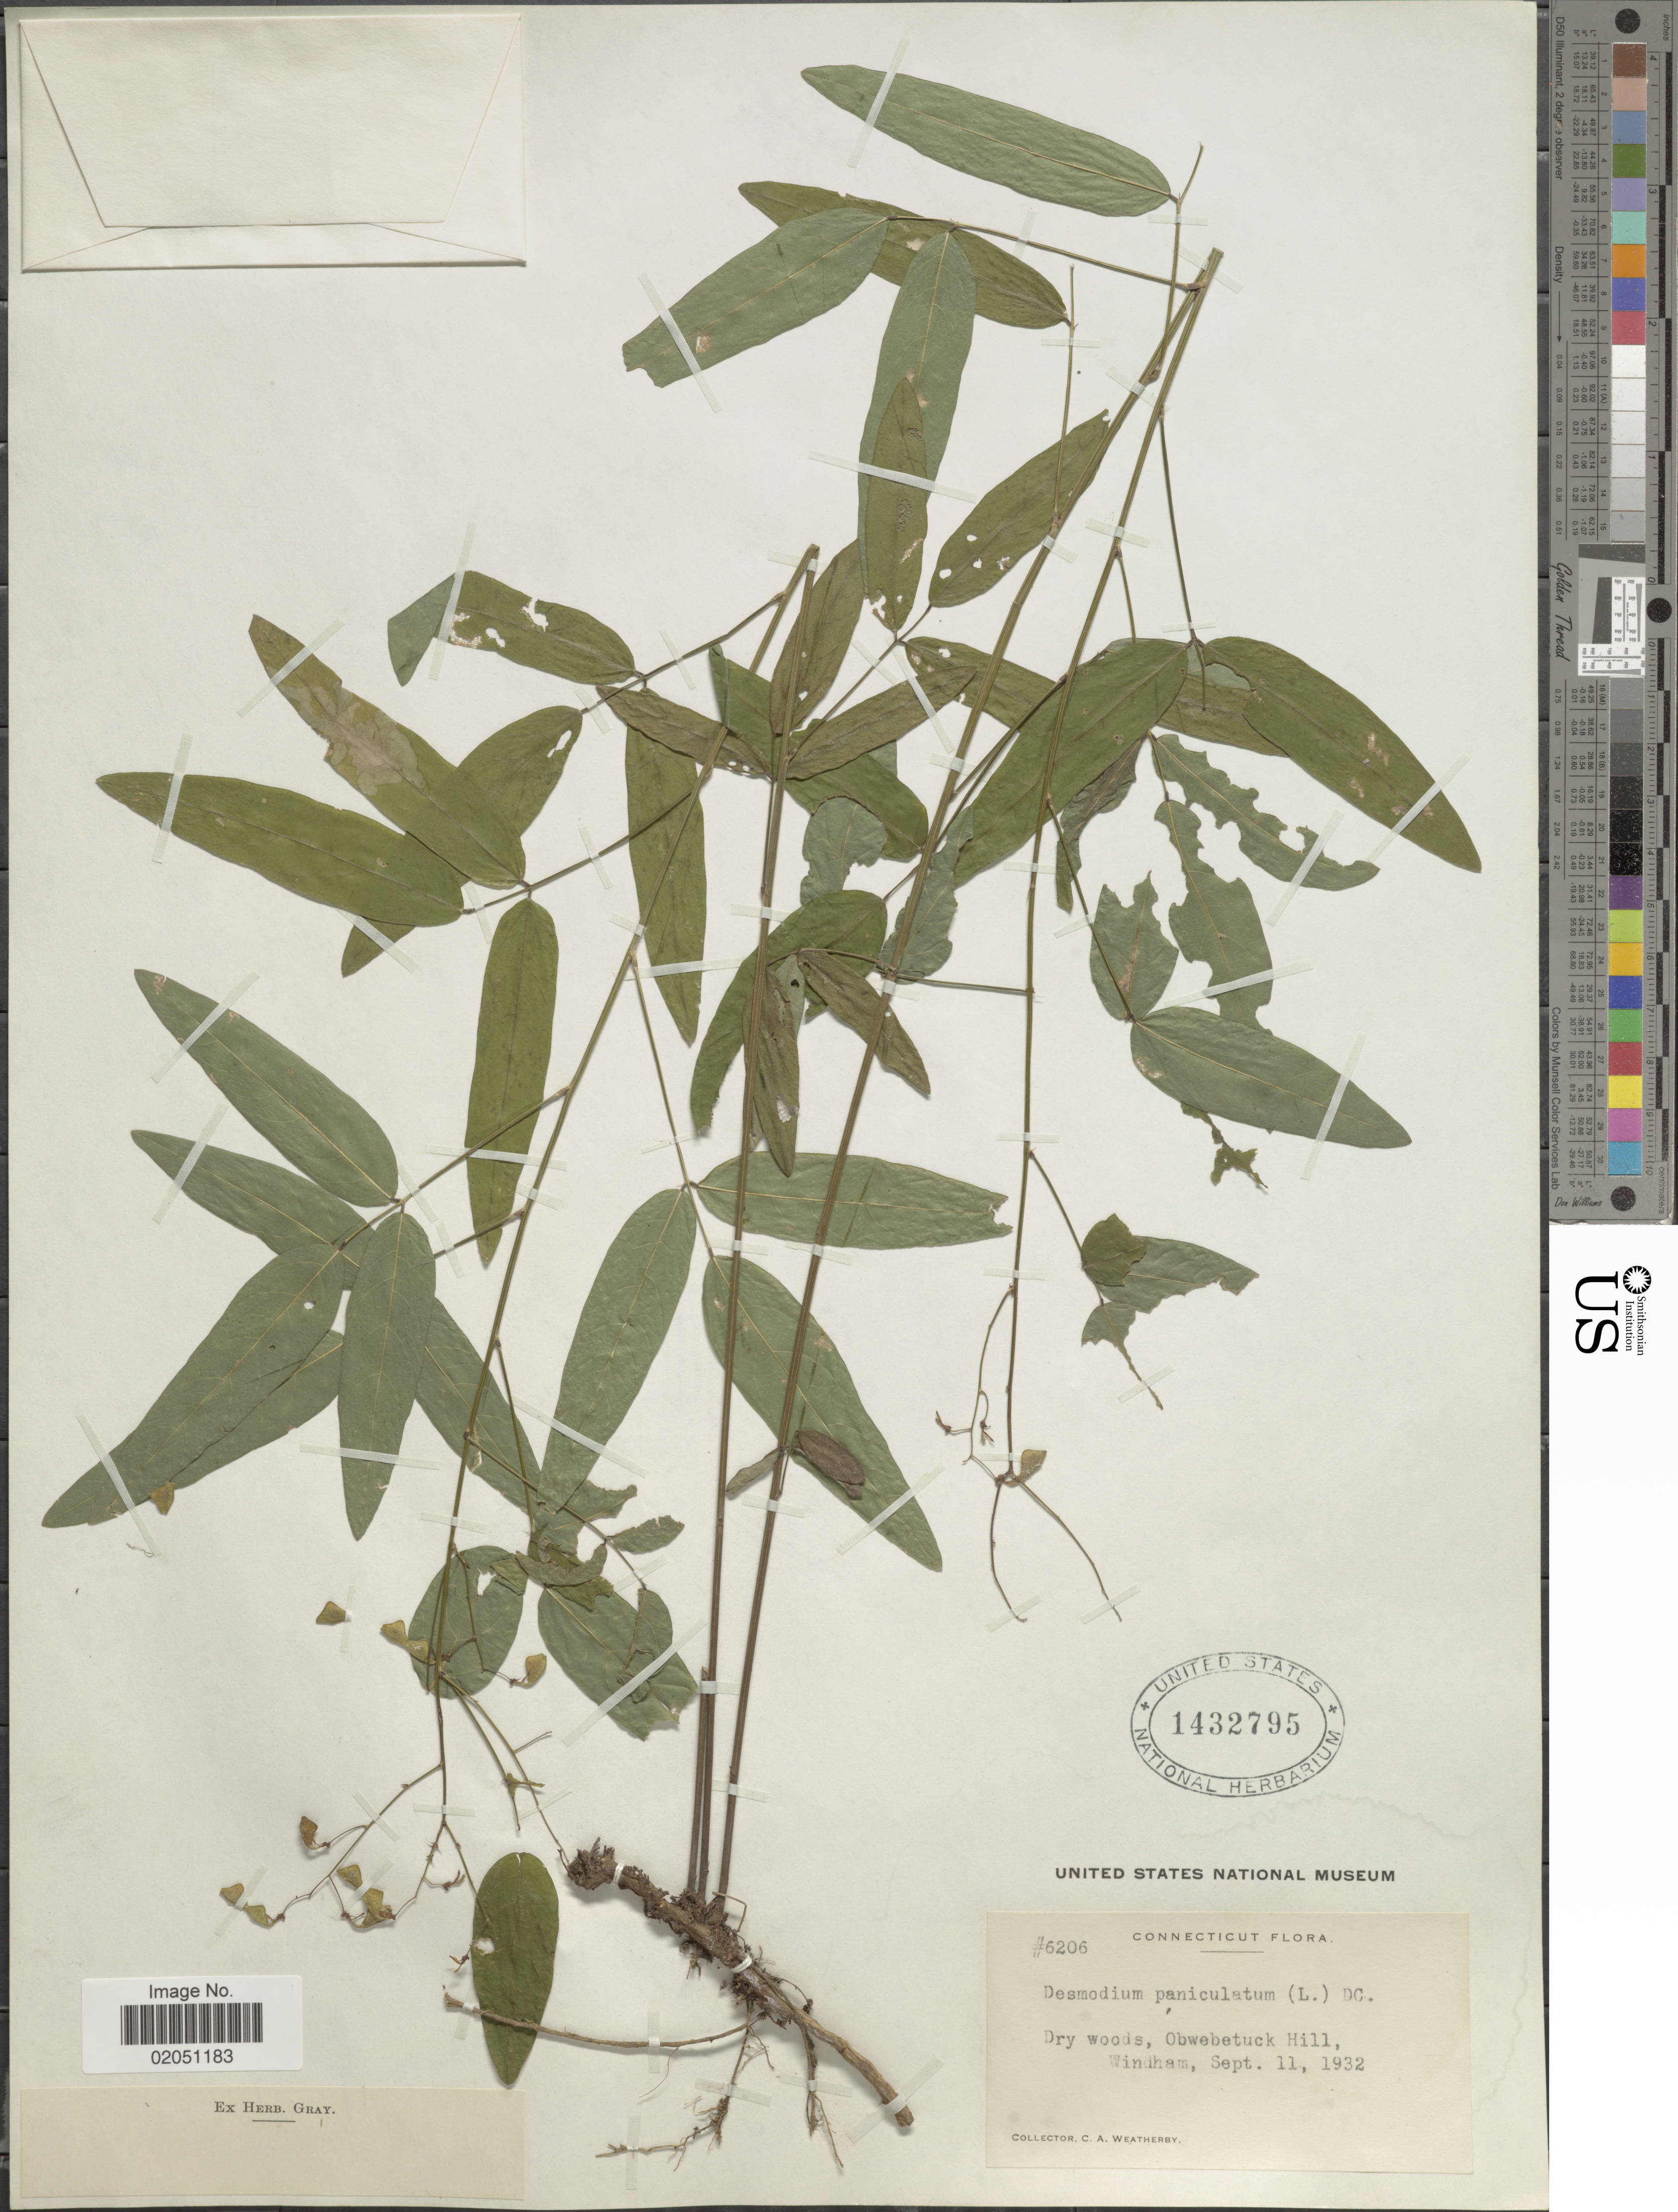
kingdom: Plantae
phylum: Tracheophyta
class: Magnoliopsida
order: Fabales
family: Fabaceae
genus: Desmodium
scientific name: Desmodium paniculatum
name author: (L.) DC.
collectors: C. A. Weatherby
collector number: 6206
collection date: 1932-09-11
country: United States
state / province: Connecticut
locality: Dry woods, Obwebetuck Hill, Windham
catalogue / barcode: US 1432795